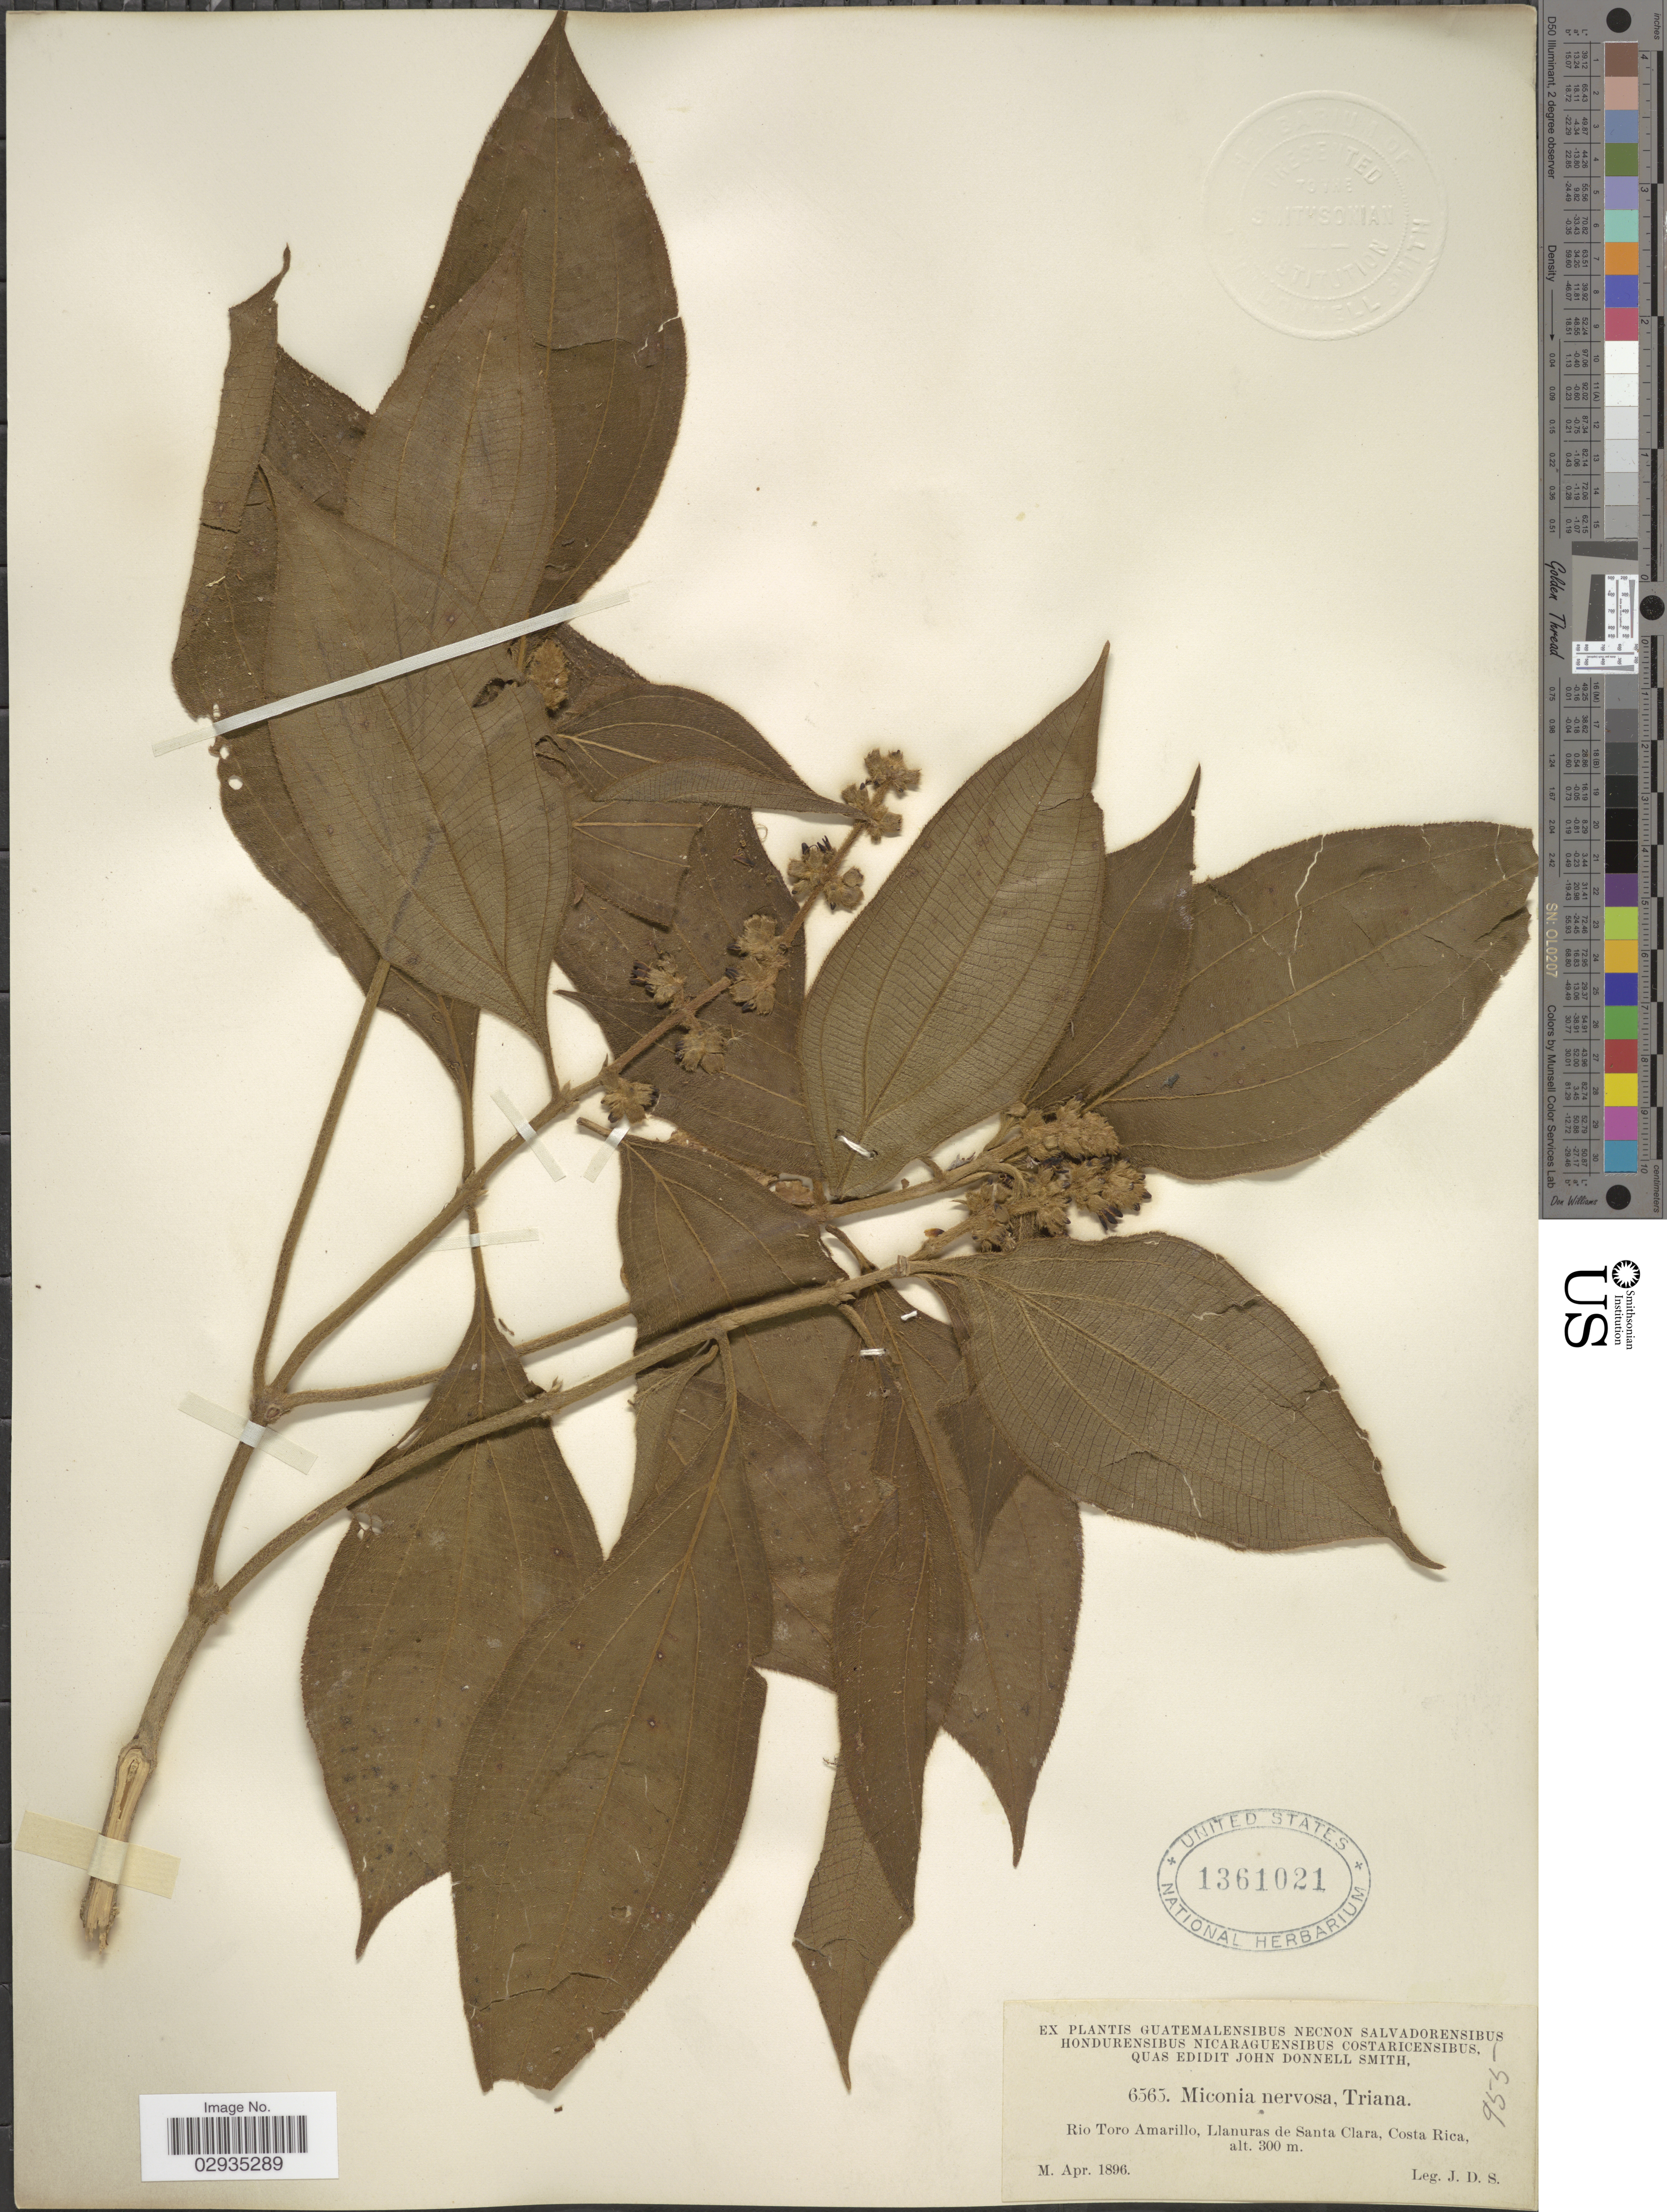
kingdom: Plantae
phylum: Tracheophyta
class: Magnoliopsida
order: Myrtales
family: Melastomataceae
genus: Miconia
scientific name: Miconia nervosa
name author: (Sm.) Triana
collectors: J. Donnell Smith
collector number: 6565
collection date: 1896-04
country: Costa Rica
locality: Rio Toro Amarillo, Llanuras de Santa Clara.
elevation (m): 300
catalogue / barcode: US 1361021